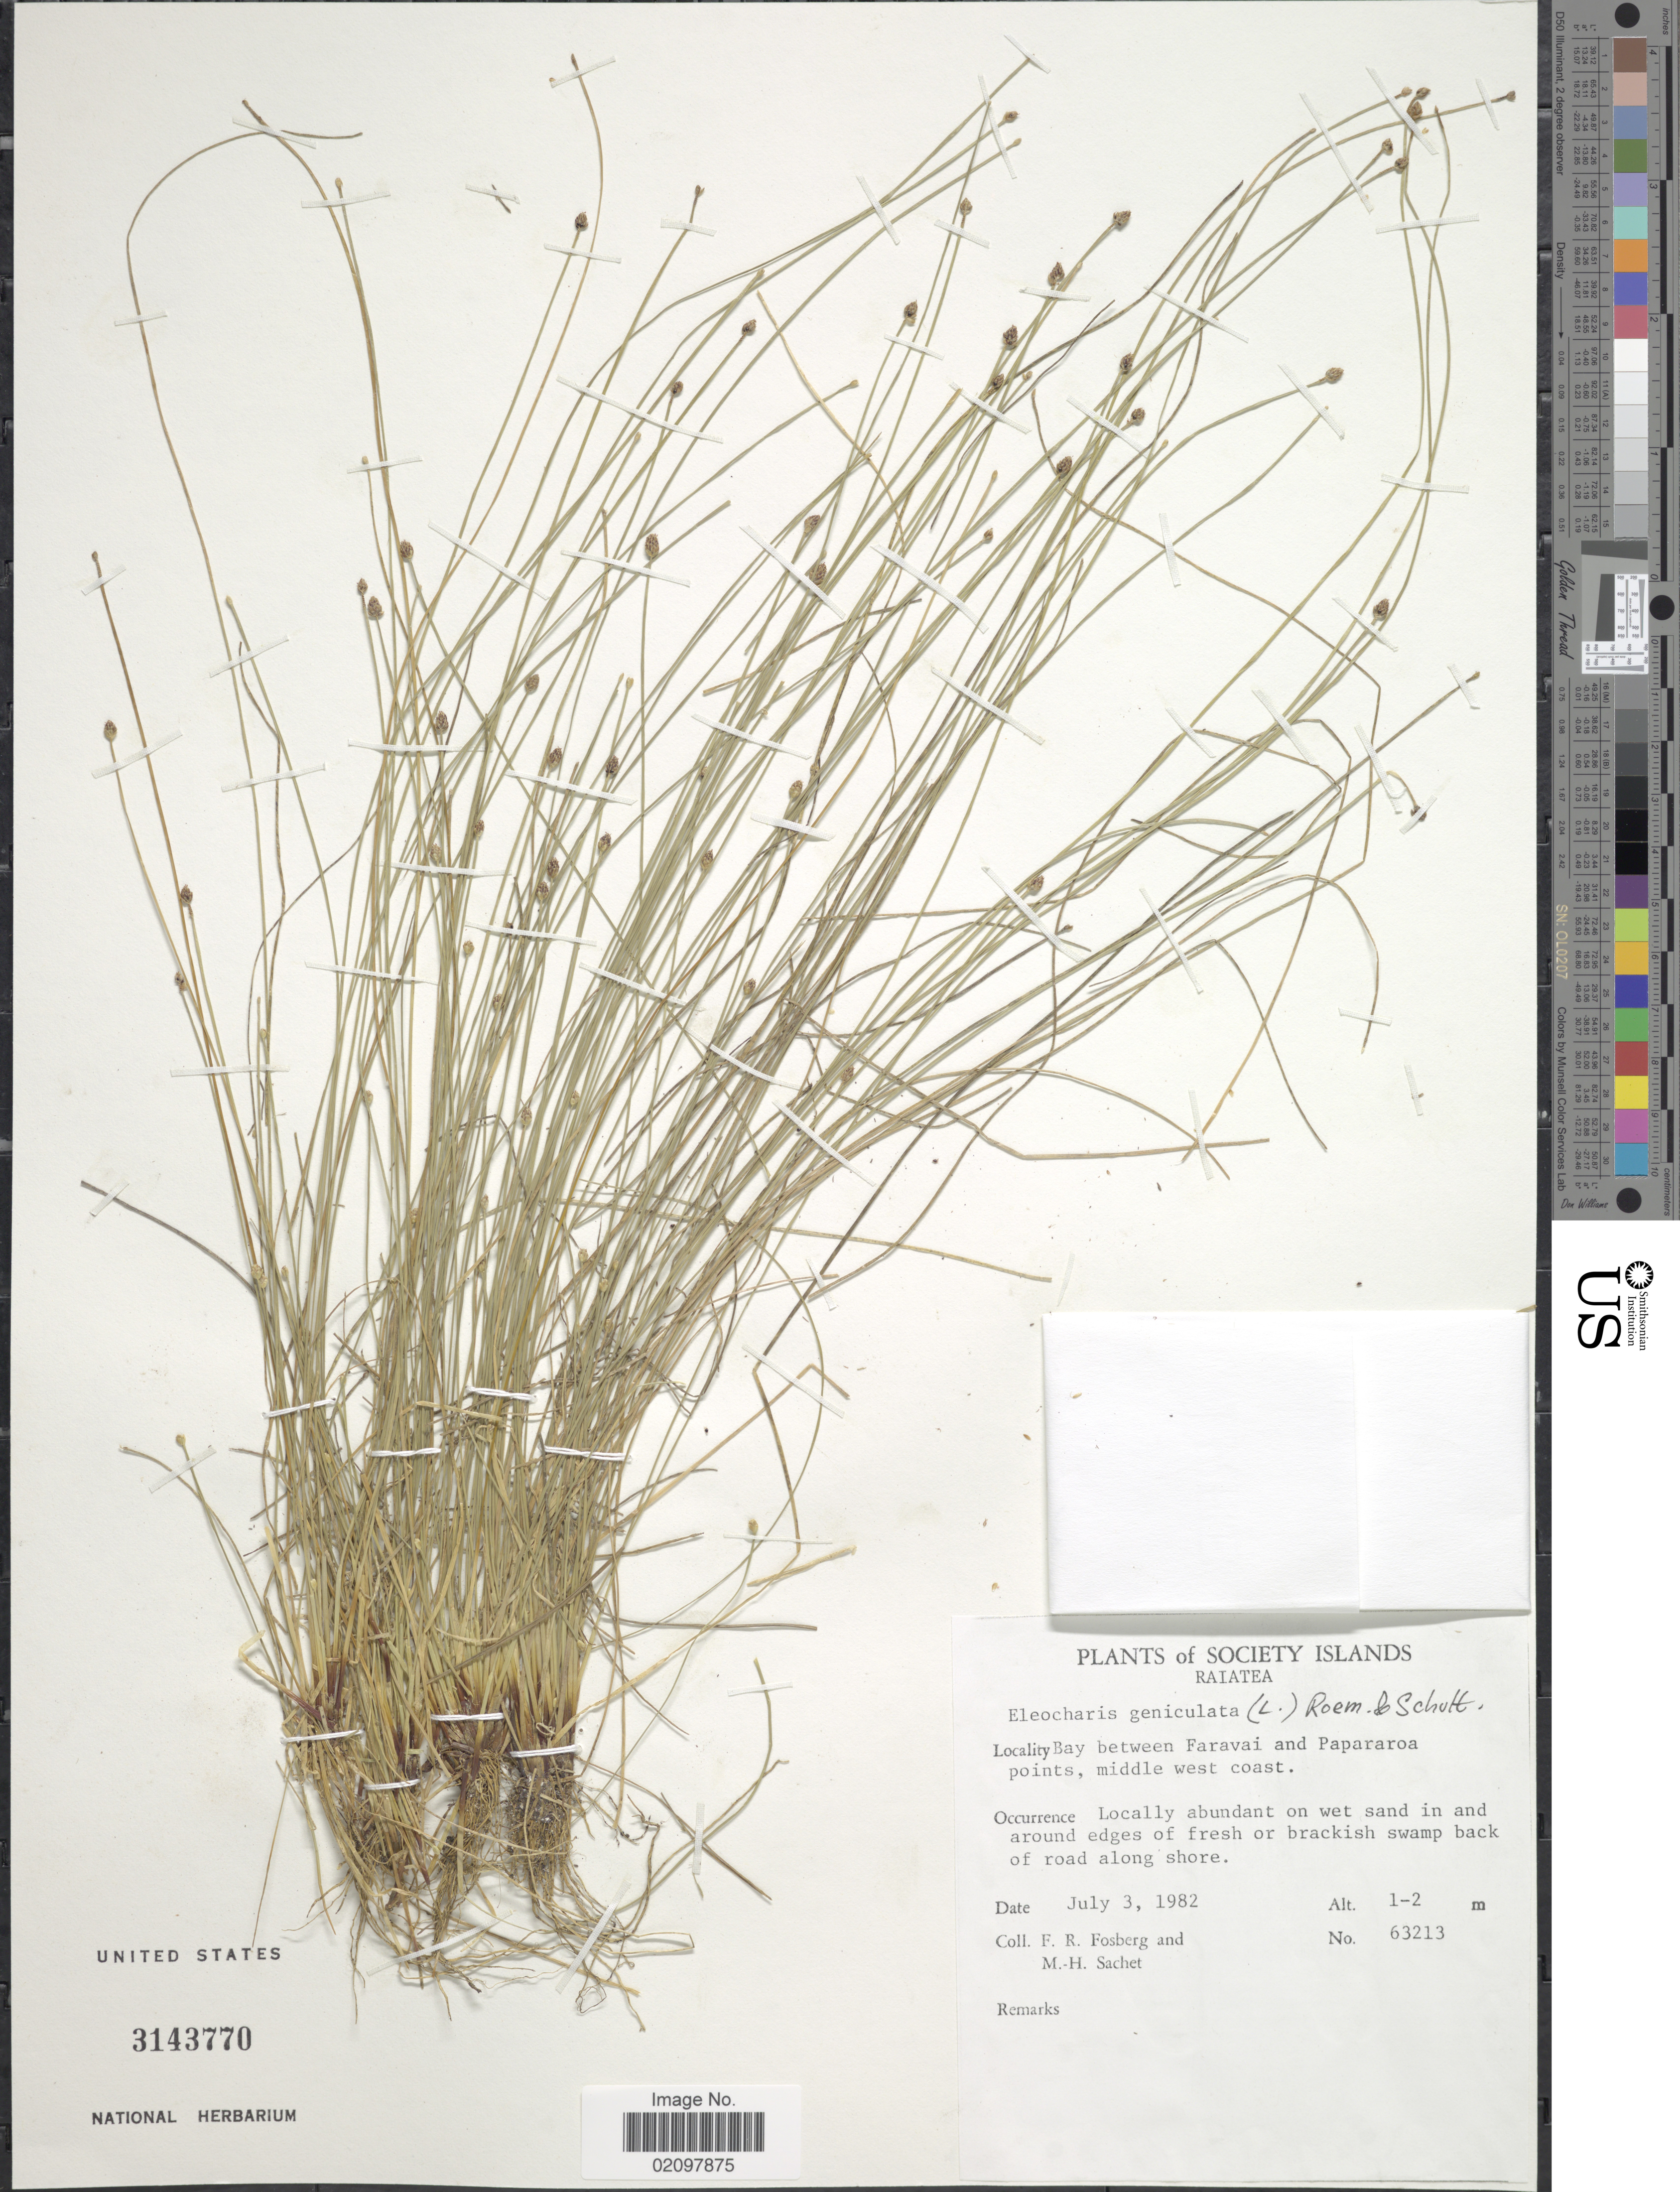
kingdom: Plantae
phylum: Tracheophyta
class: Liliopsida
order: Poales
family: Cyperaceae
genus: Eleocharis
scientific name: Eleocharis geniculata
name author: (L.) Roem. & Schult.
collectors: F. R. Fosberg & M.-H. Sachet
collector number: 63213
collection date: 1982-07-03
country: French Polynesia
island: Raiatea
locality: Society Islands. Raiatea. Bay between Faravai and Papararoa points, middle west coast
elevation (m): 1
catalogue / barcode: US 3143770